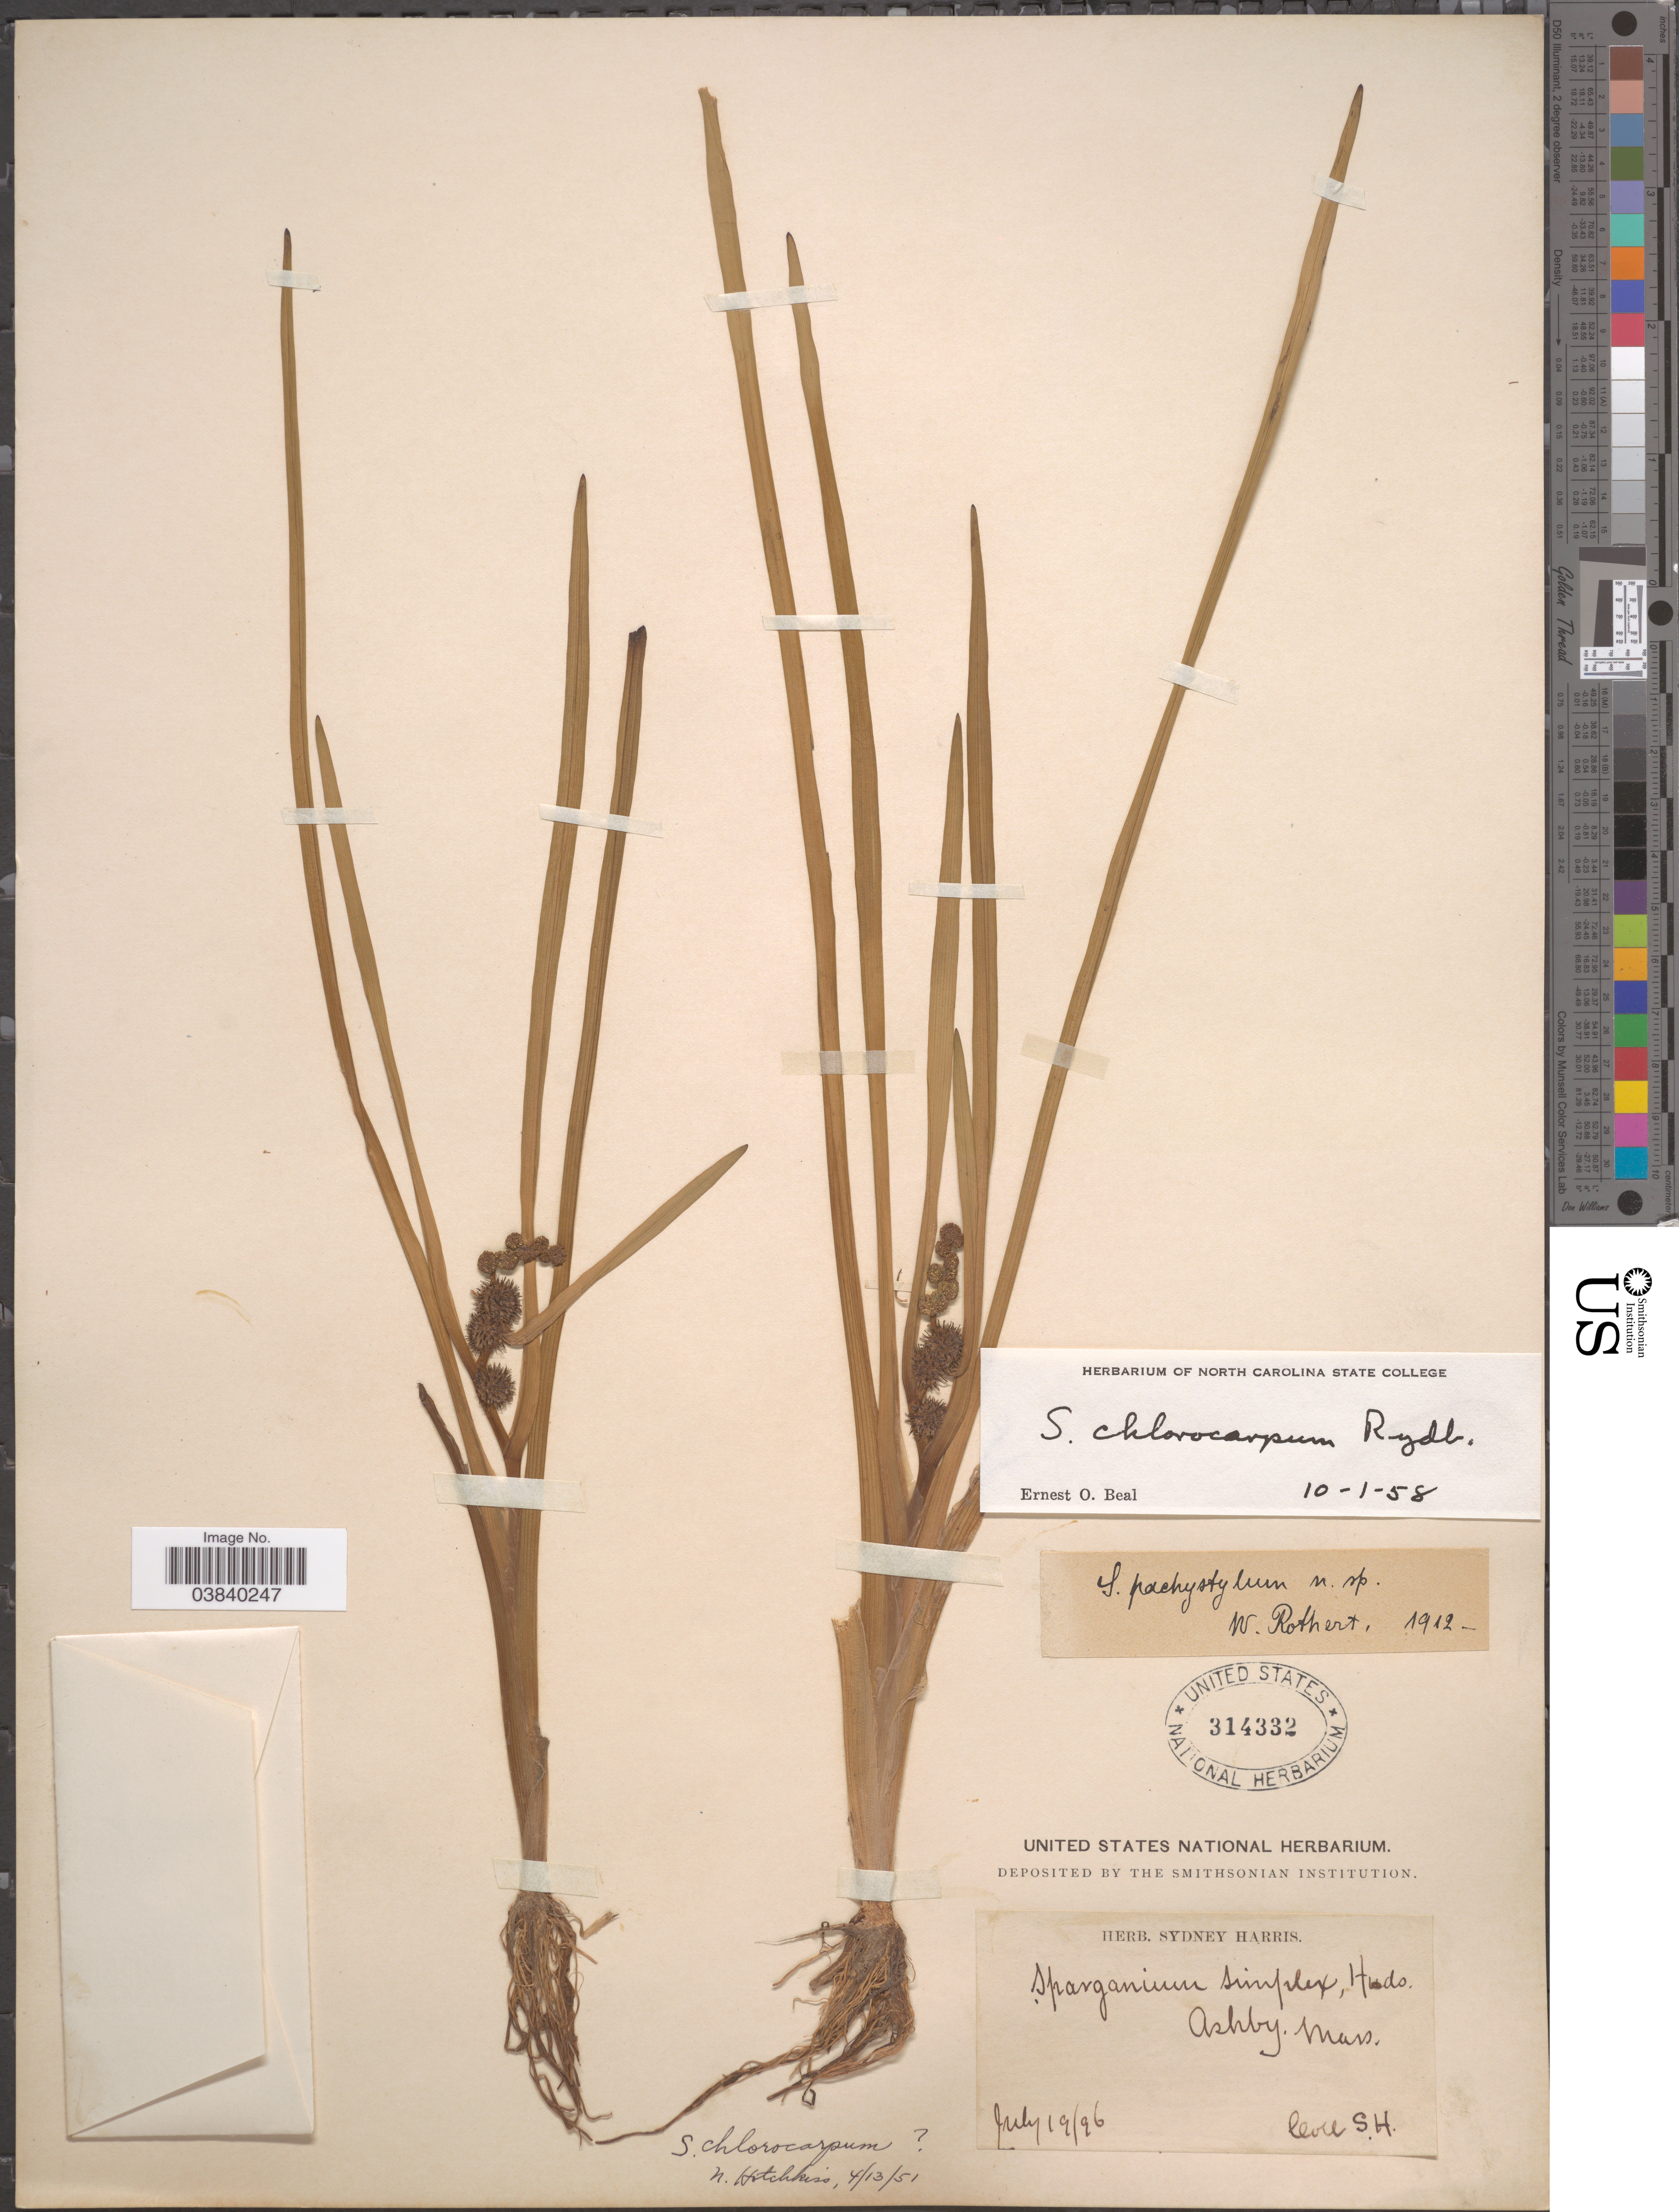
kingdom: Plantae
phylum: Tracheophyta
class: Liliopsida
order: Poales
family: Typhaceae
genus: Sparganium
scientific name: Sparganium chlorocarpum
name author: Rydb.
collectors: S. Harris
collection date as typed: Transcribed d/m/y: 19/7/96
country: United States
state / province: Massachusetts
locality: Ashby.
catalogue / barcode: US 314332